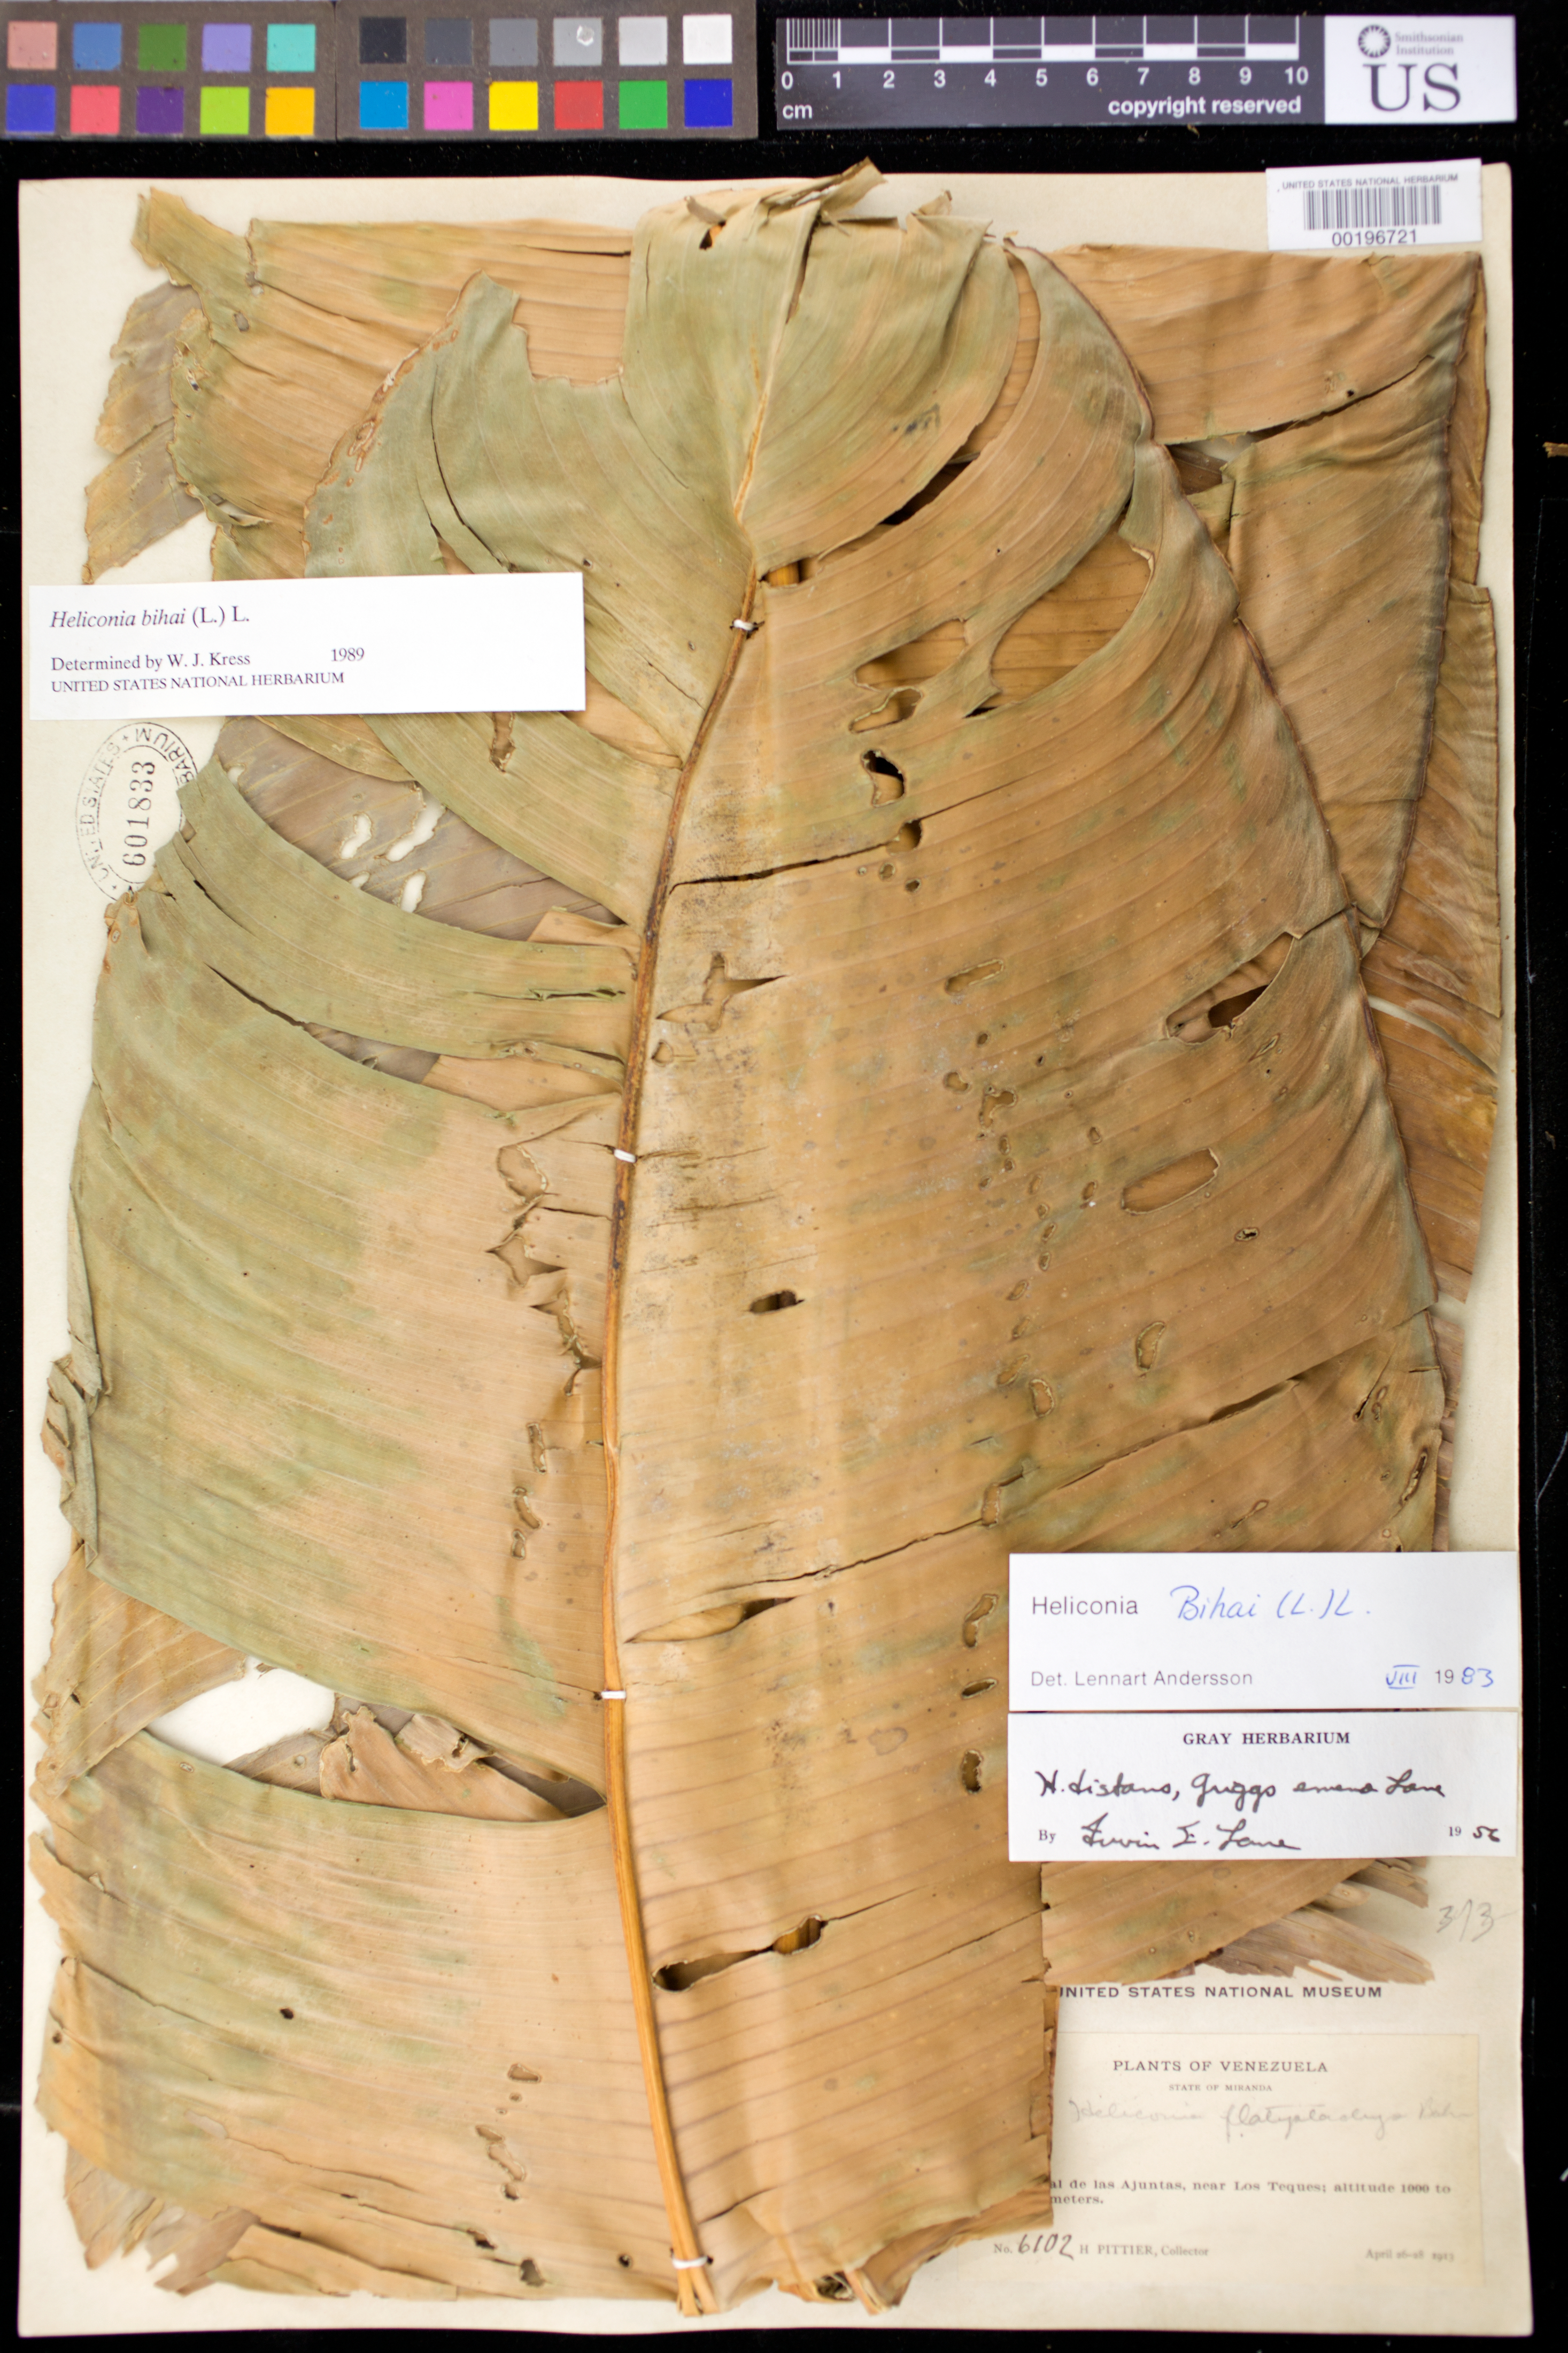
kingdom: Plantae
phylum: Tracheophyta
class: Liliopsida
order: Zingiberales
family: Heliconiaceae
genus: Heliconia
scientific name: Heliconia bihai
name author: (L.) L.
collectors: H. F. Pittier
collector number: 6102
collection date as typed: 26 Apr 1913 to 28 Apr 1913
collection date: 1913-04-26/1913-04-28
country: Venezuela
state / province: Miranda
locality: El cedral de las ajuntas, near los teques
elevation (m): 1000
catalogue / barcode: US 601833